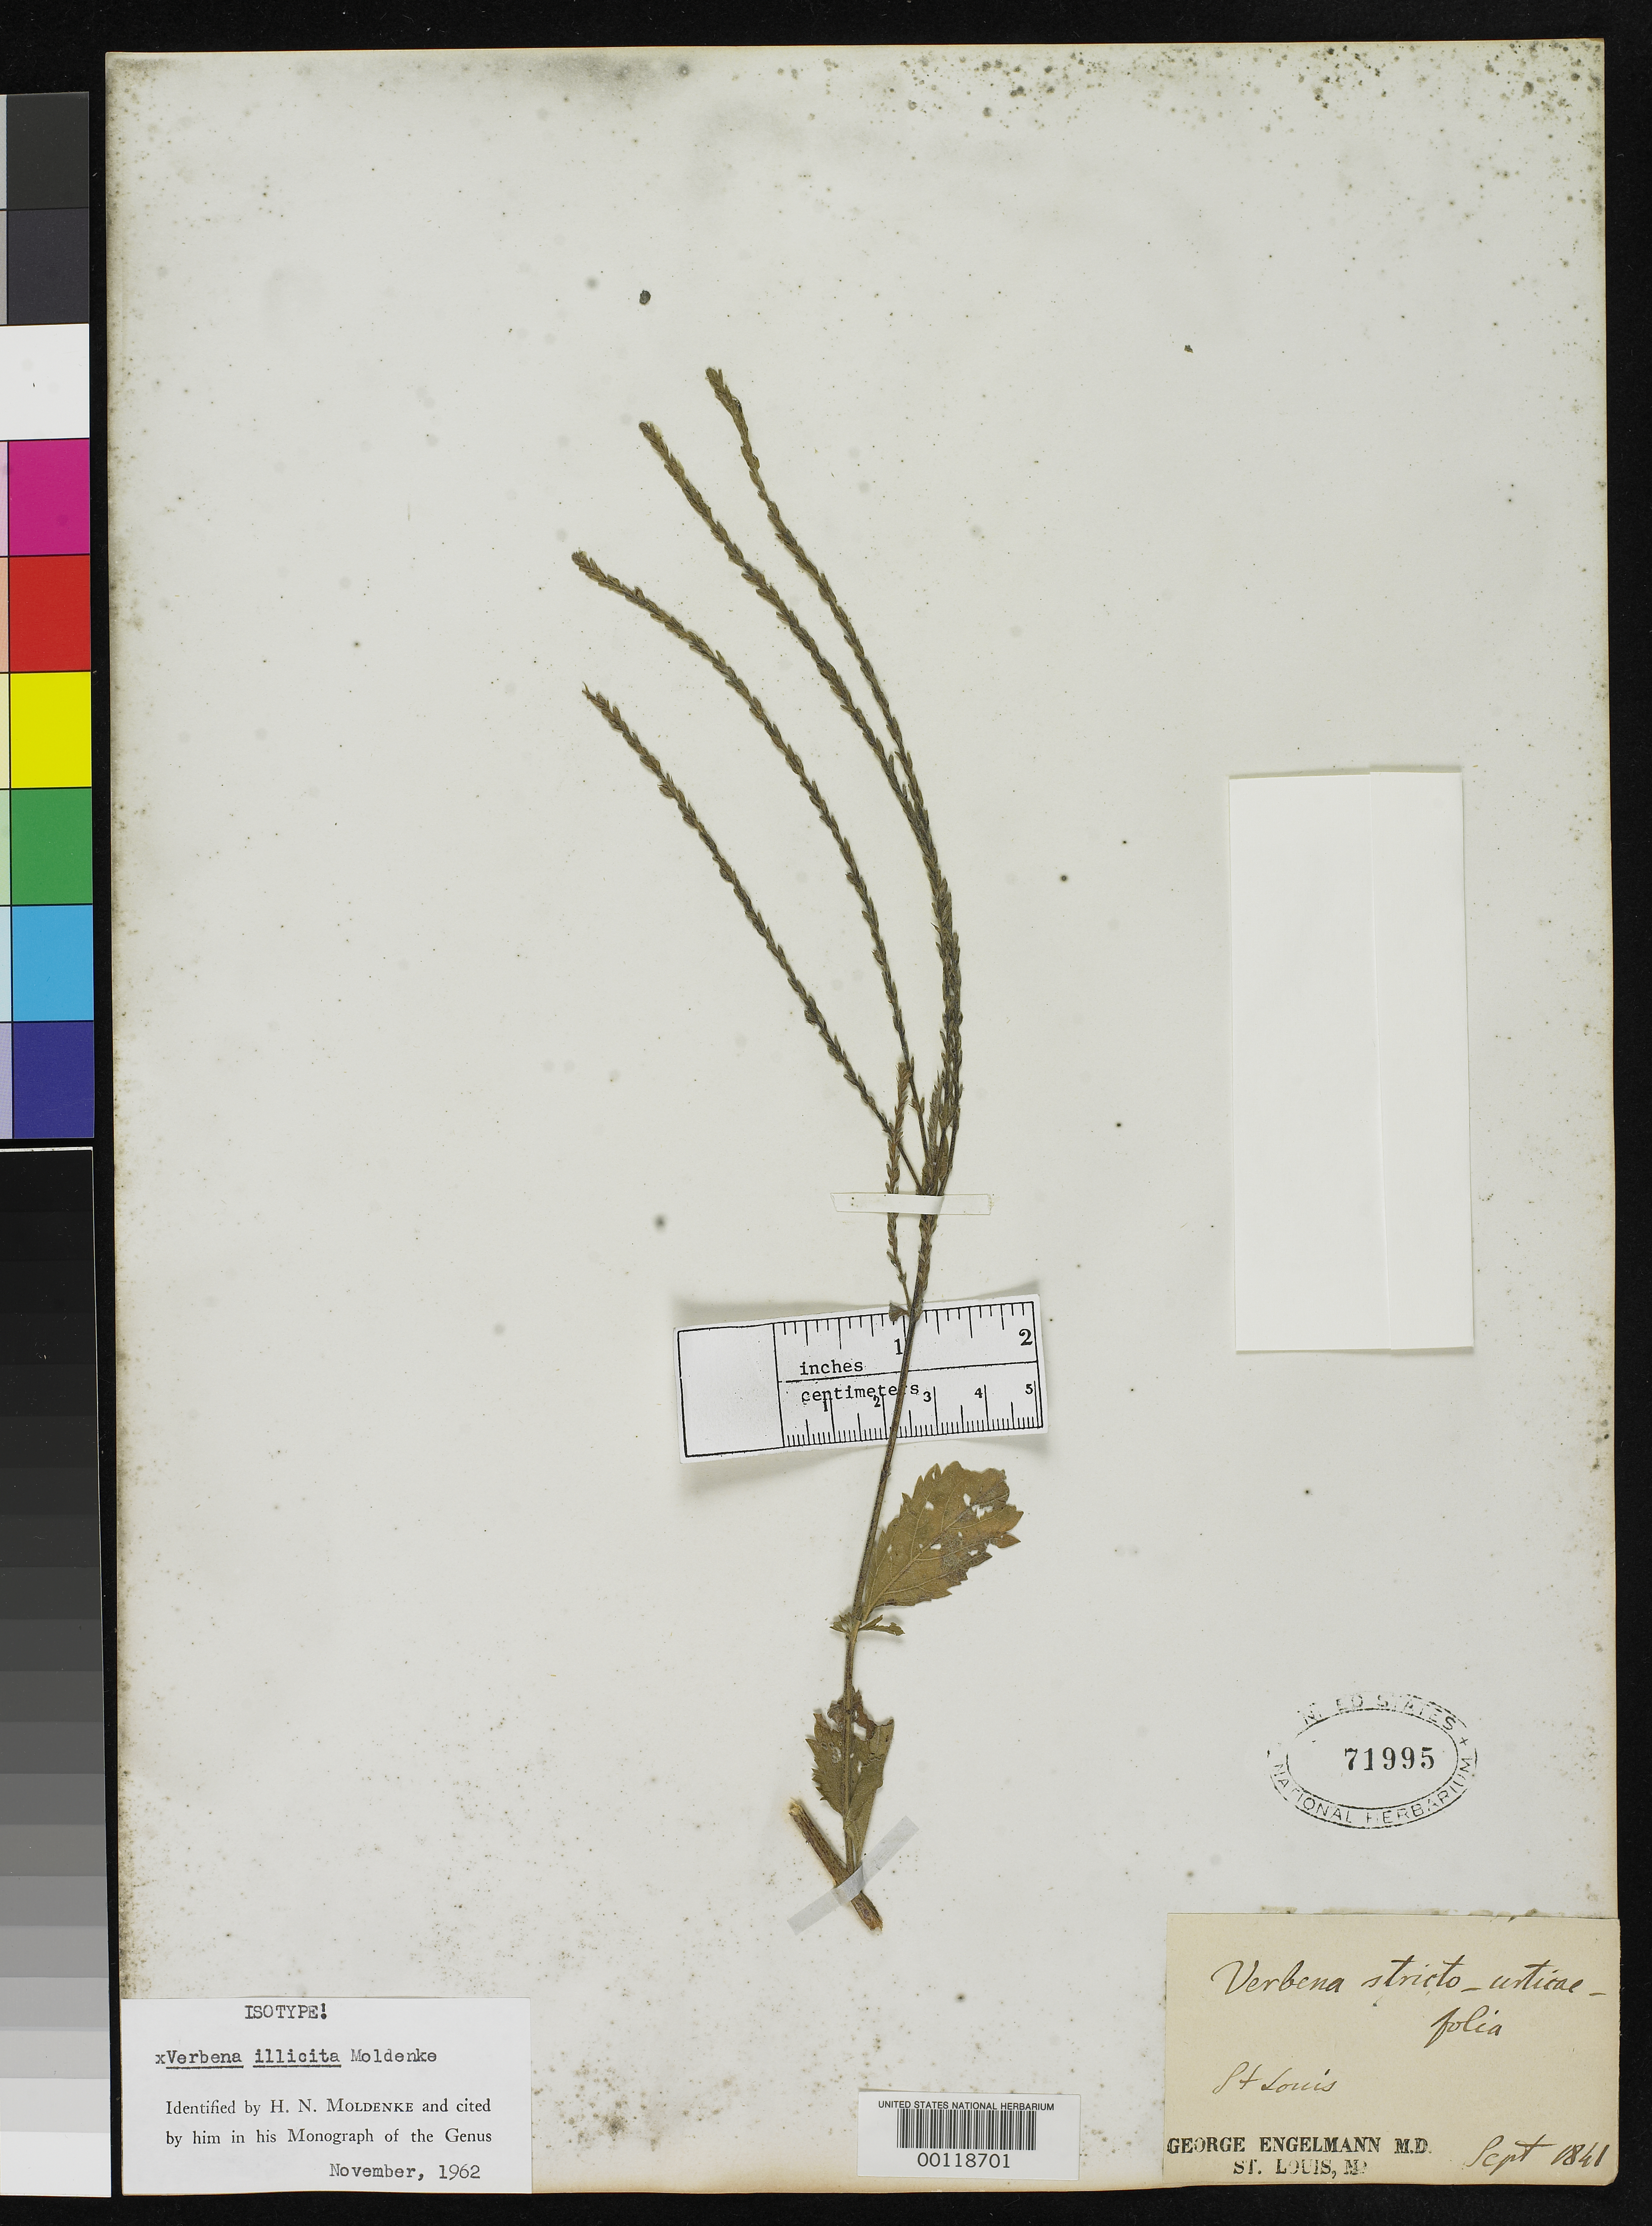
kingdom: Plantae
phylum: Tracheophyta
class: Magnoliopsida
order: Lamiales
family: Verbenaceae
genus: Verbena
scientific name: Verbena x illicita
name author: Moldenke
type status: Isotype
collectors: G. Engelmann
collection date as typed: Sep 1841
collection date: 1841-09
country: United States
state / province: Missouri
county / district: Saint Louis City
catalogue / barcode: US 71995